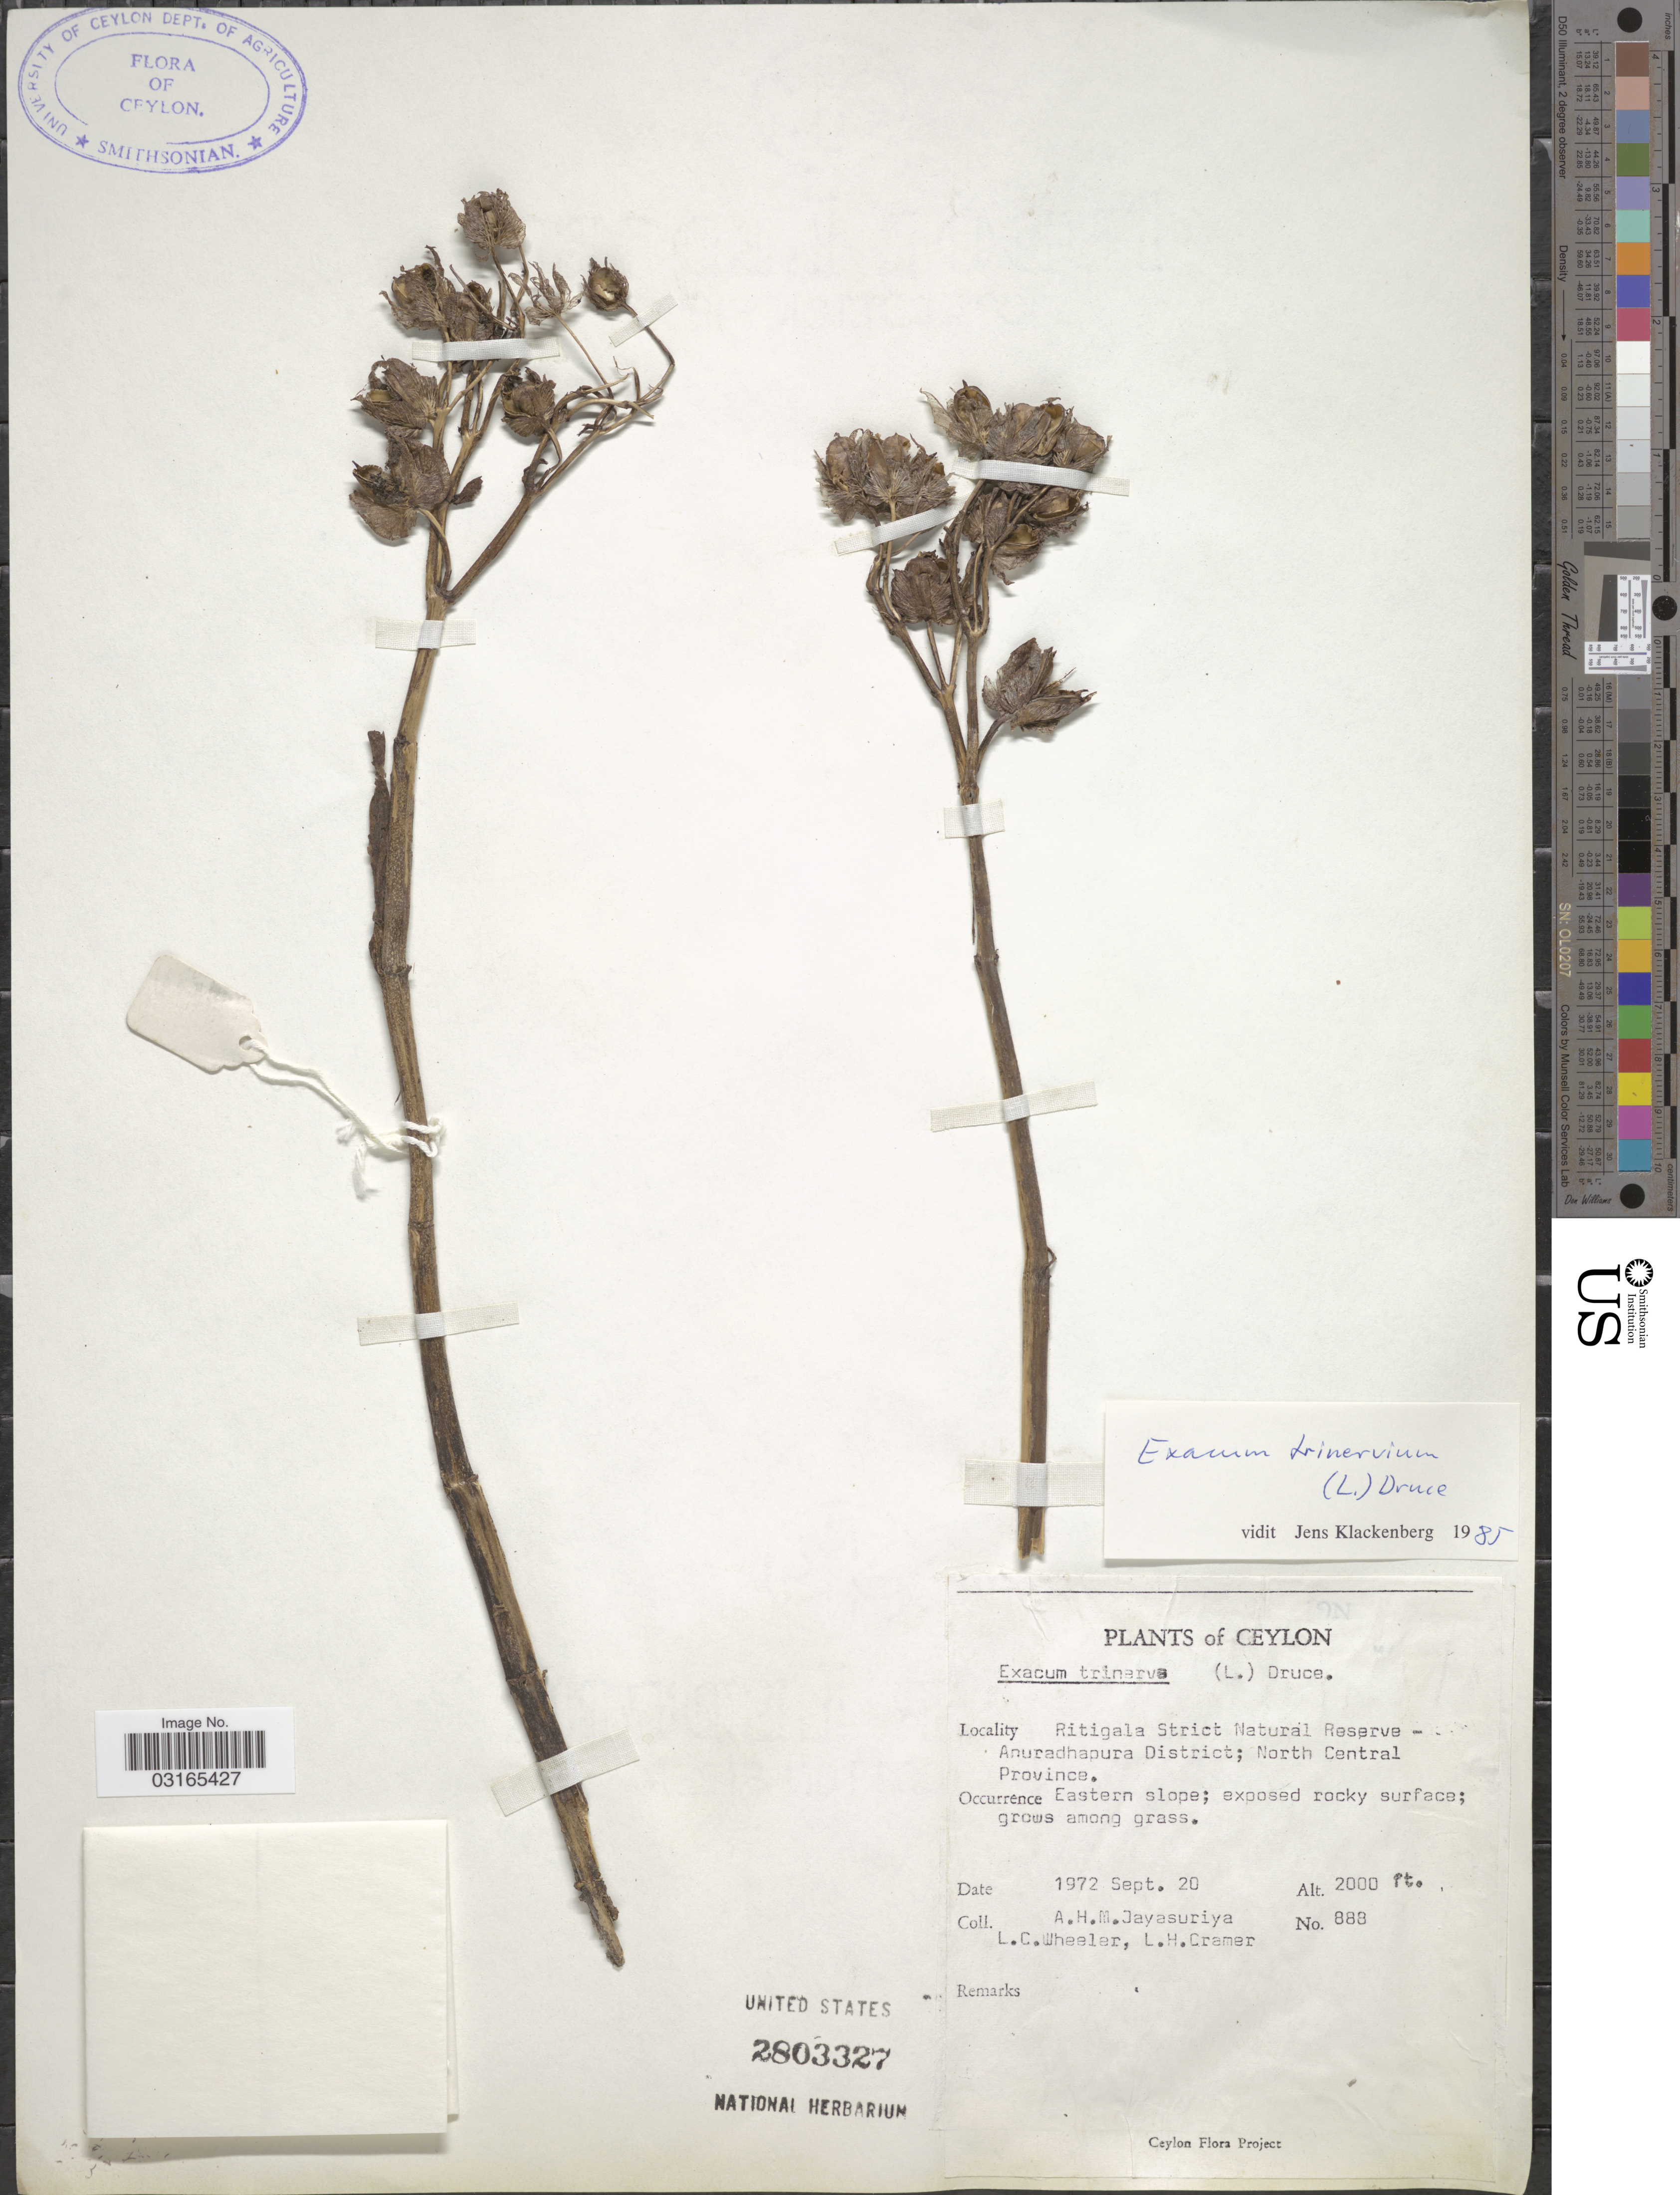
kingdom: Plantae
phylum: Tracheophyta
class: Magnoliopsida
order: Gentianales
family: Gentianaceae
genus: Exacum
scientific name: Exacum trinervium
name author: (L.) Druce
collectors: A. H. Jayasuriya, L. C. Wheeler & L. H. Cramer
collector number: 888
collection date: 1972-09-20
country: Sri Lanka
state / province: North Central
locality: Ceylon. Ritigala Strict Natural Reserve - Anuradhapura District.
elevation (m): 610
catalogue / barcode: US 2803327